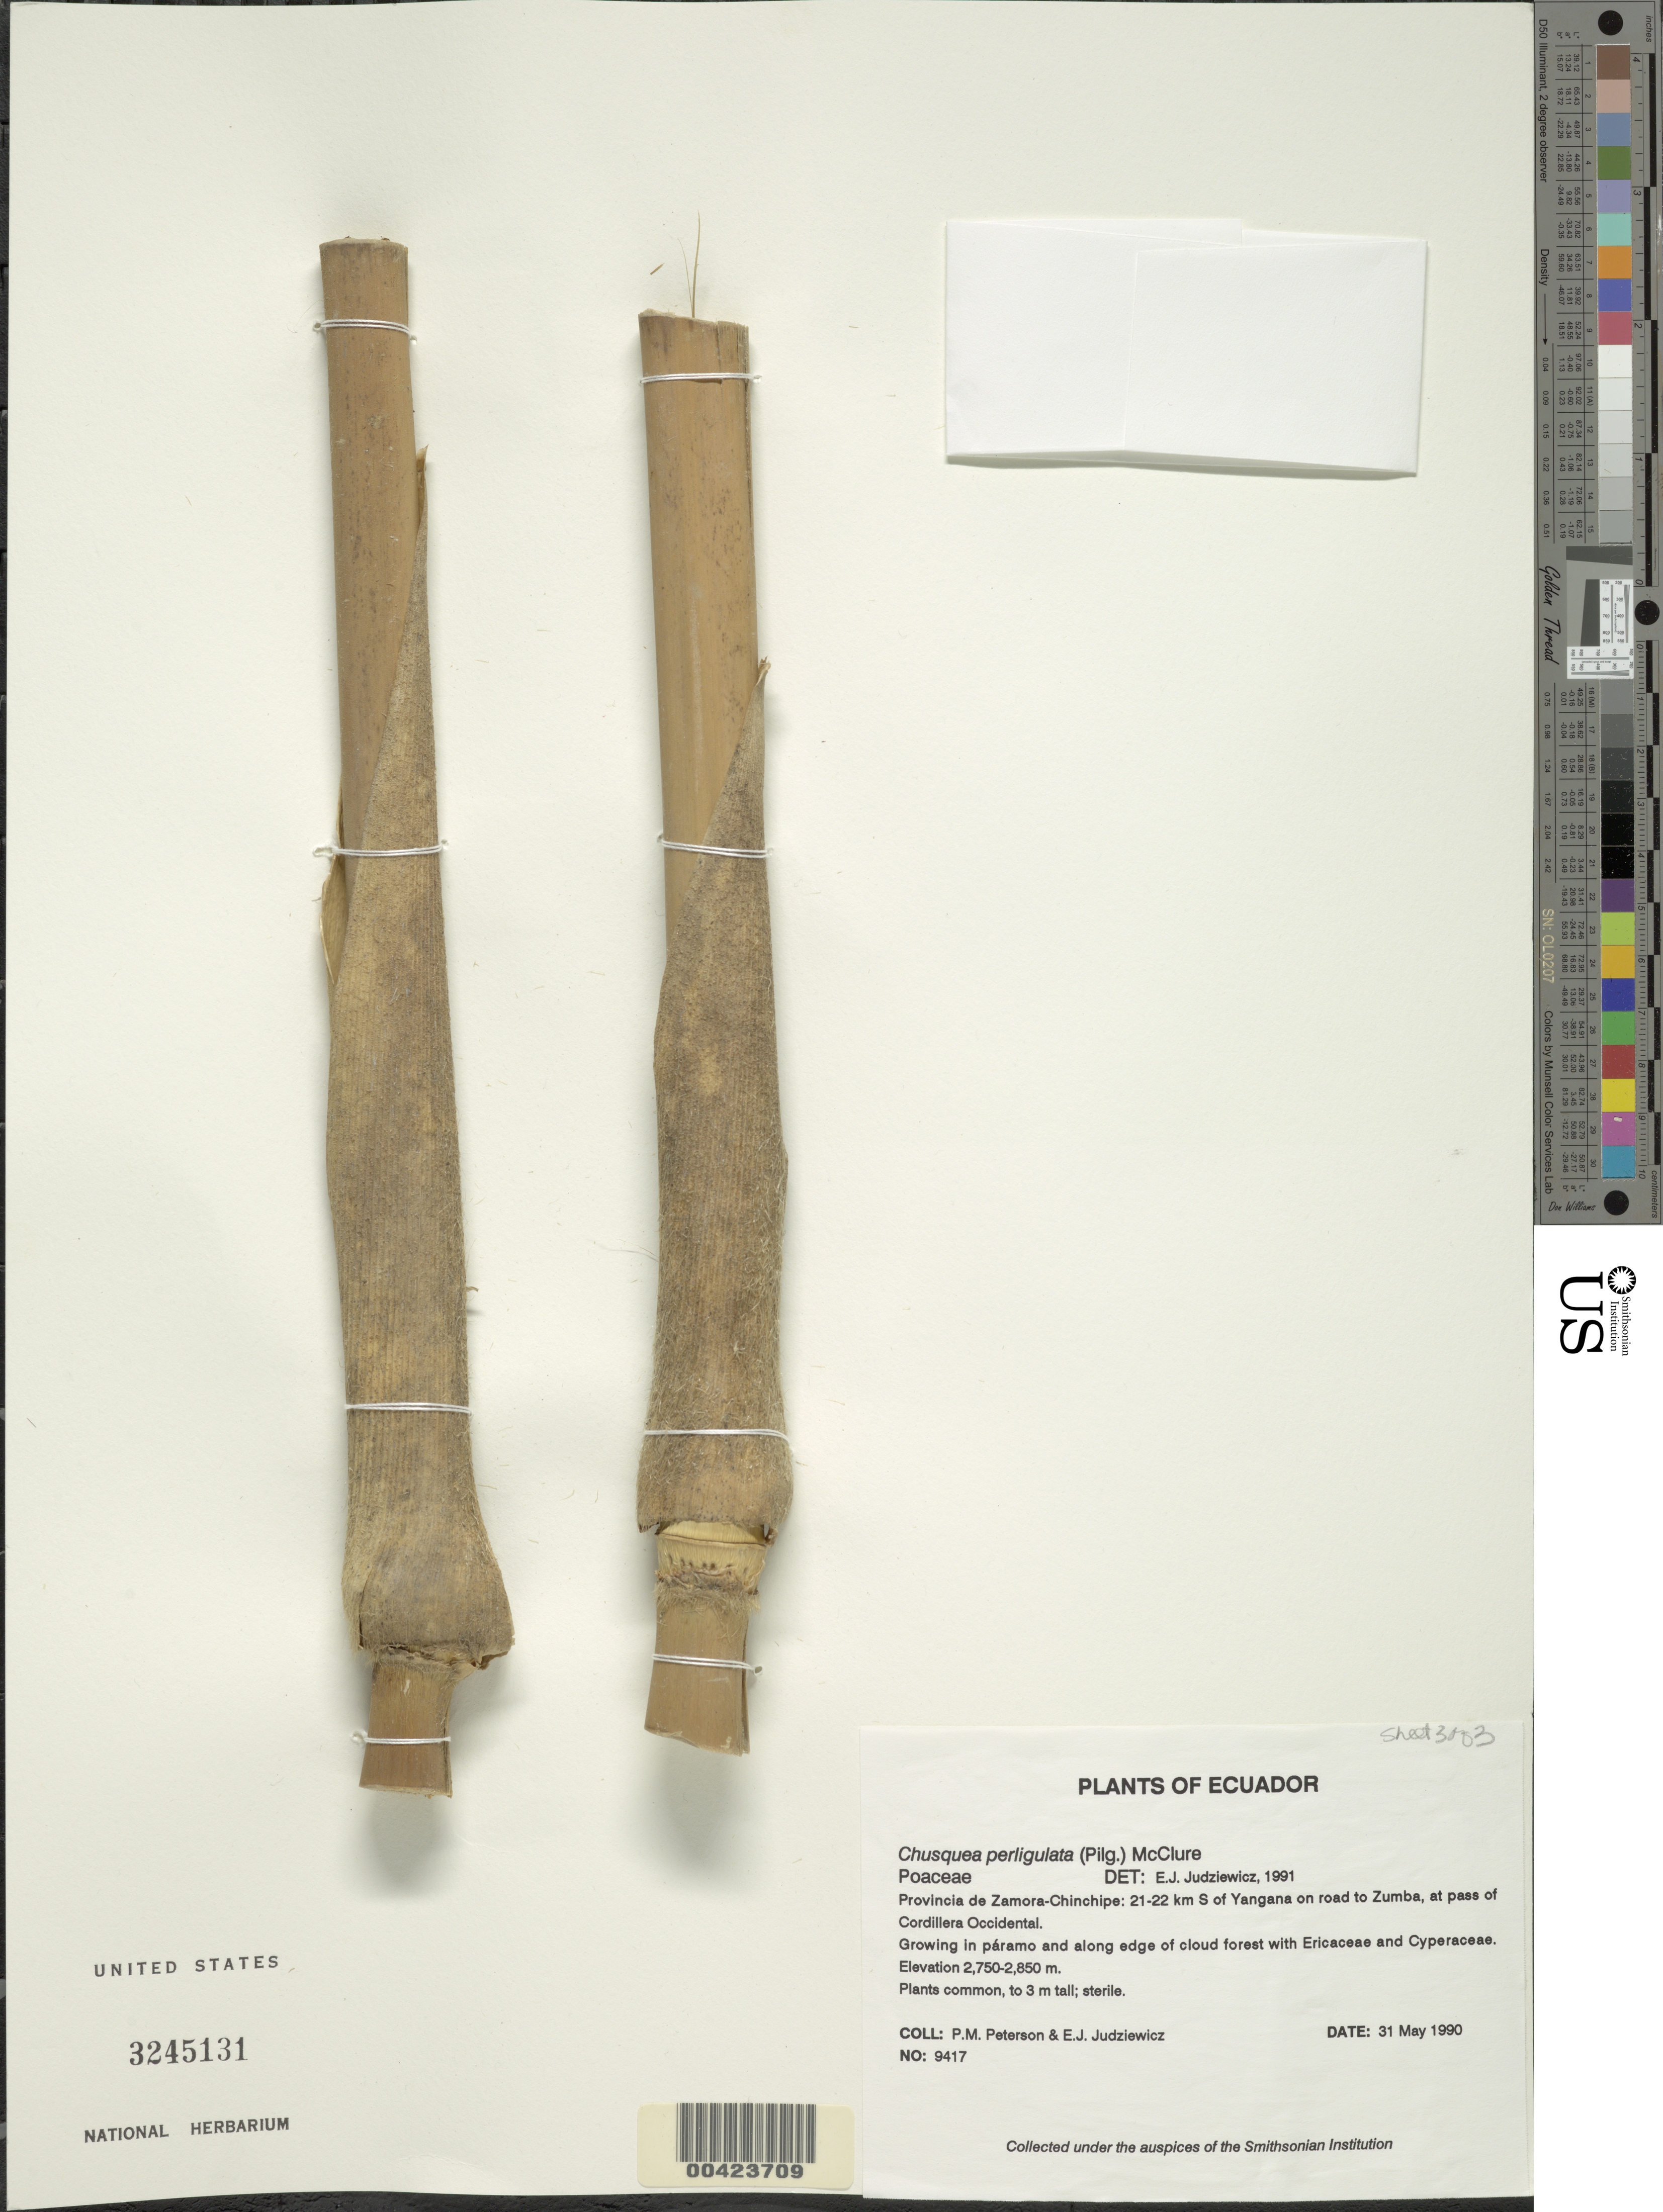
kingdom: Plantae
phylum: Tracheophyta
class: Liliopsida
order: Poales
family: Poaceae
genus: Chusquea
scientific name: Chusquea perligulata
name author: (Pilg.) McClure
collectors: P. M. Peterson & E. J. Judziewicz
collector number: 09417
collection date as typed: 31 May 1990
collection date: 1990-05-31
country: Ecuador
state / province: Zamora-Chinchipe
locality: Yangana, 21-22 km S of ; on road to zumba, at Pass of Cordillera Occidental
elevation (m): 2750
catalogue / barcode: US 3245131